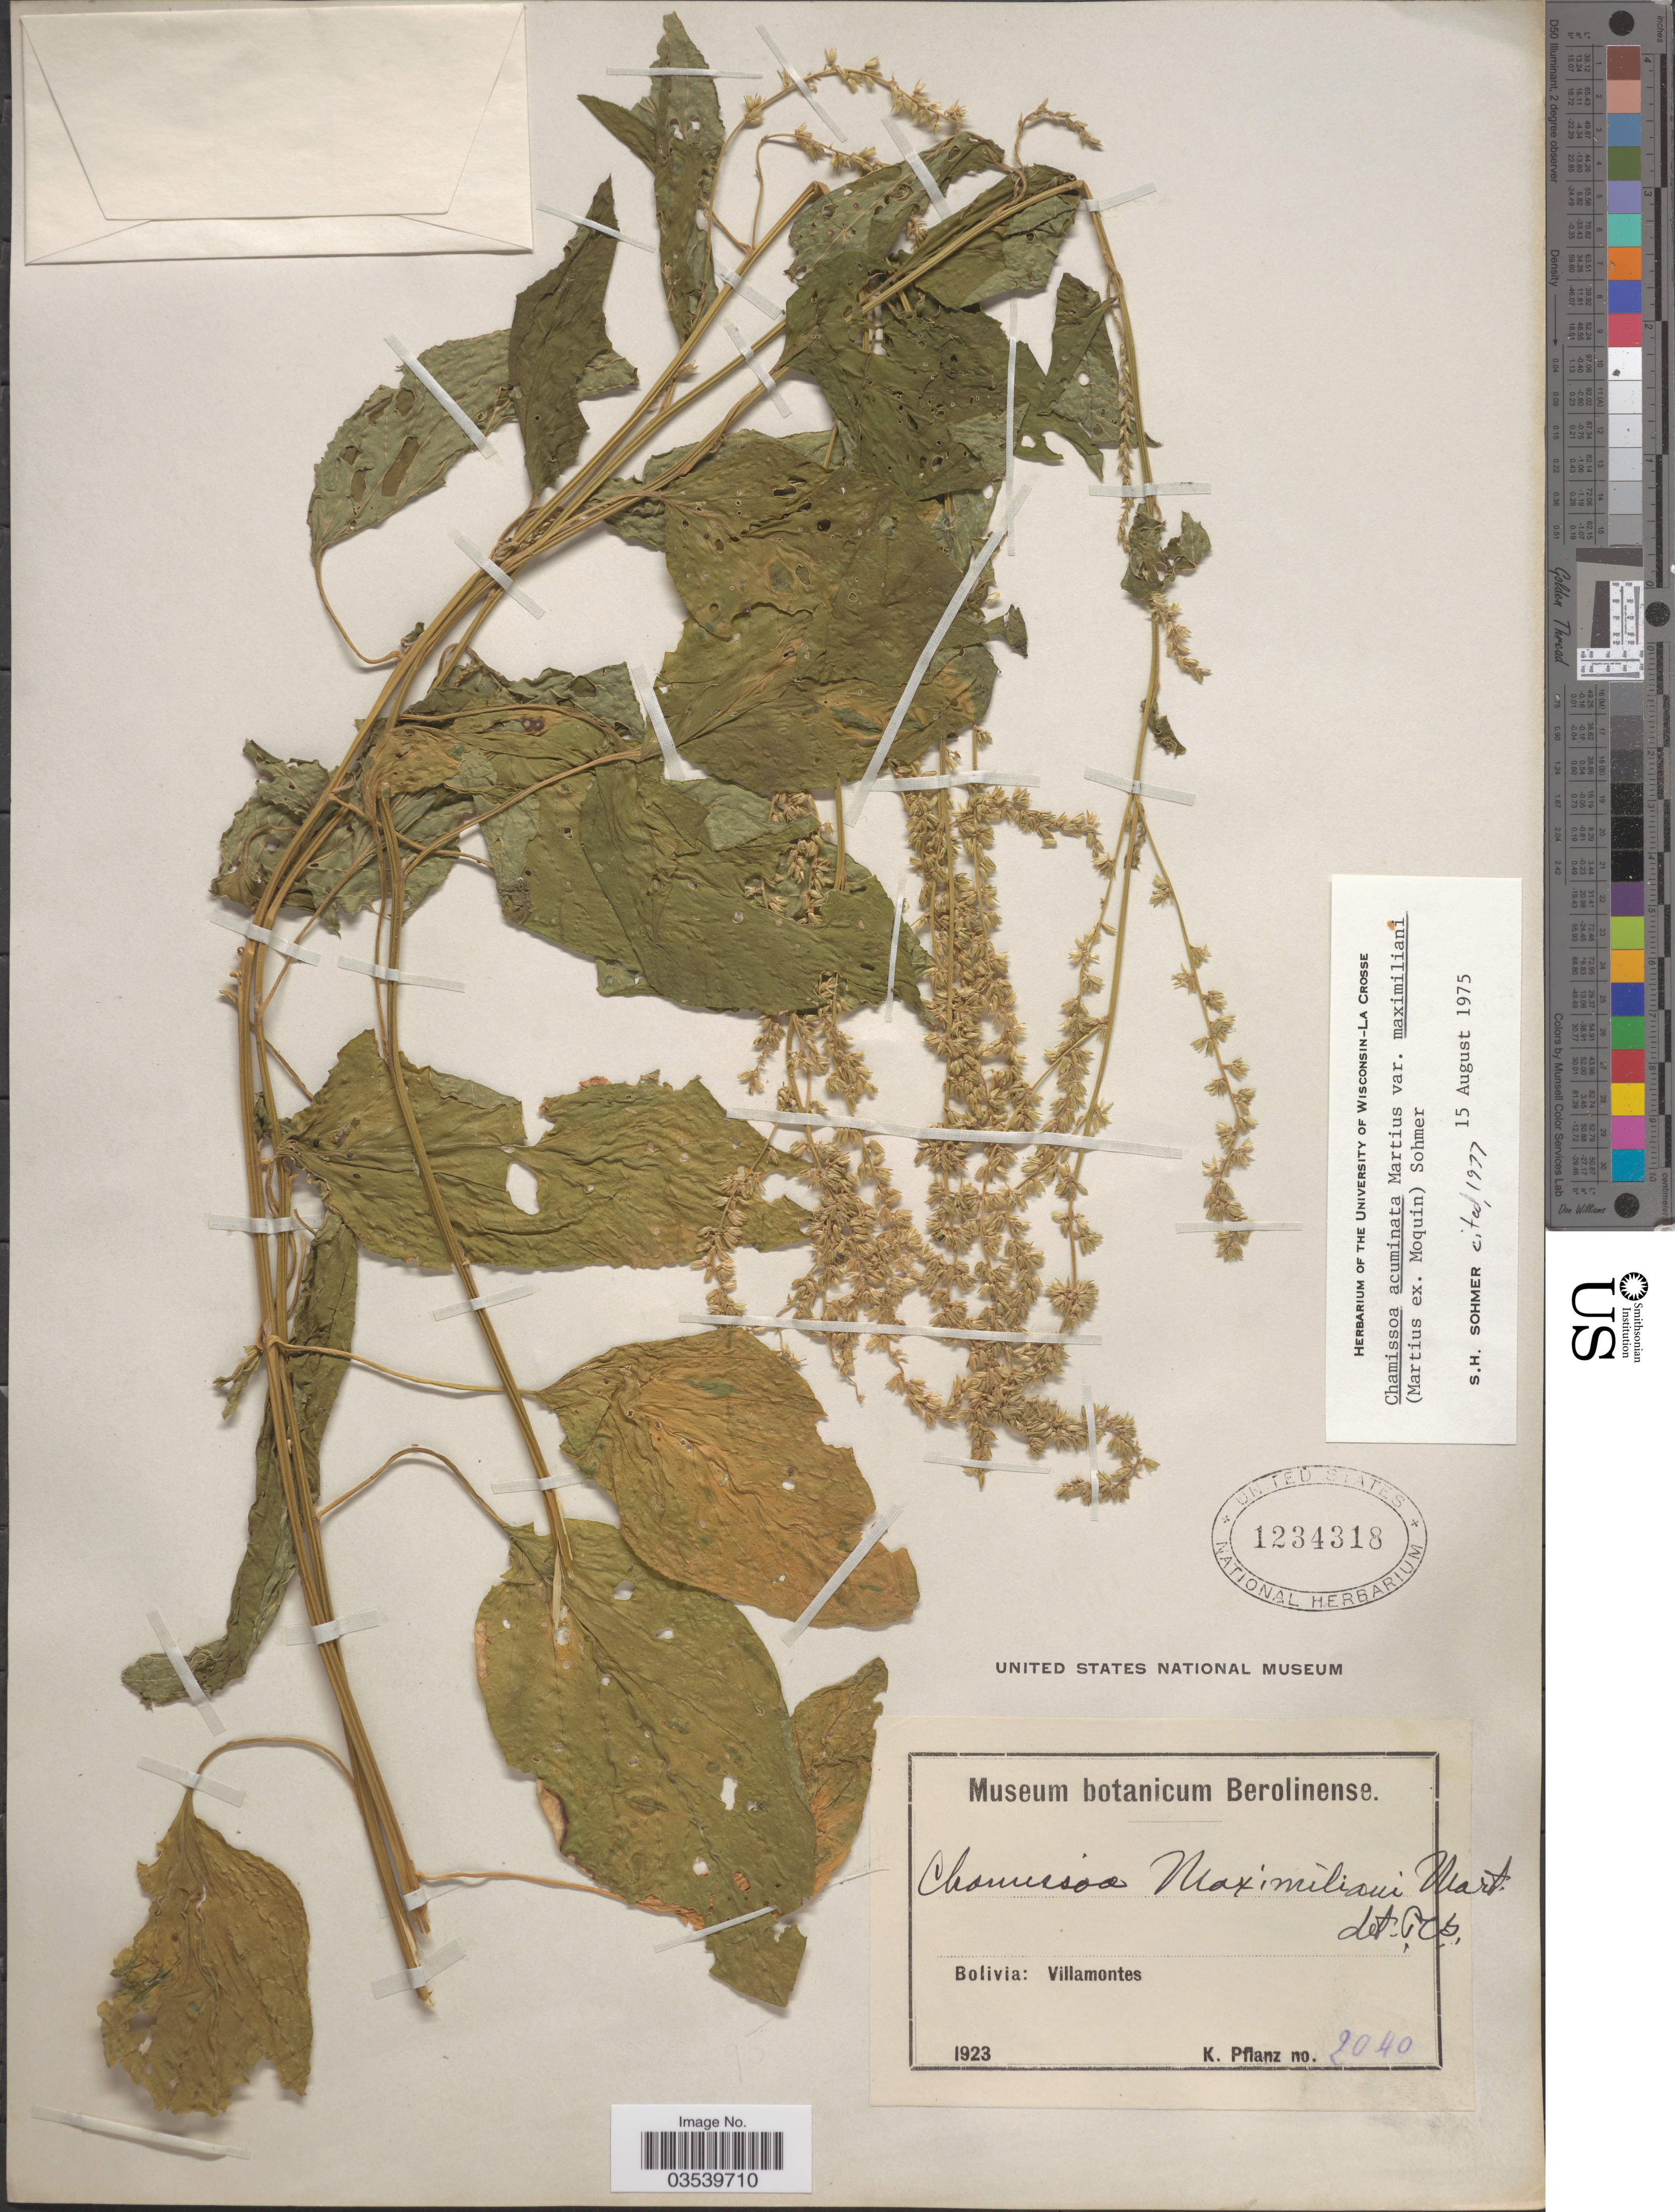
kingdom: Plantae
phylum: Tracheophyta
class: Magnoliopsida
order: Caryophyllales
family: Amaranthaceae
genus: Chamissoa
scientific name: Chamissoa acuminata var. maximiliani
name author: (Mart. ex Moq.) Sohmer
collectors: K. Pflanz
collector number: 2040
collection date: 1923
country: Bolivia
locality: Villamontes.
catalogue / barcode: US 1234318